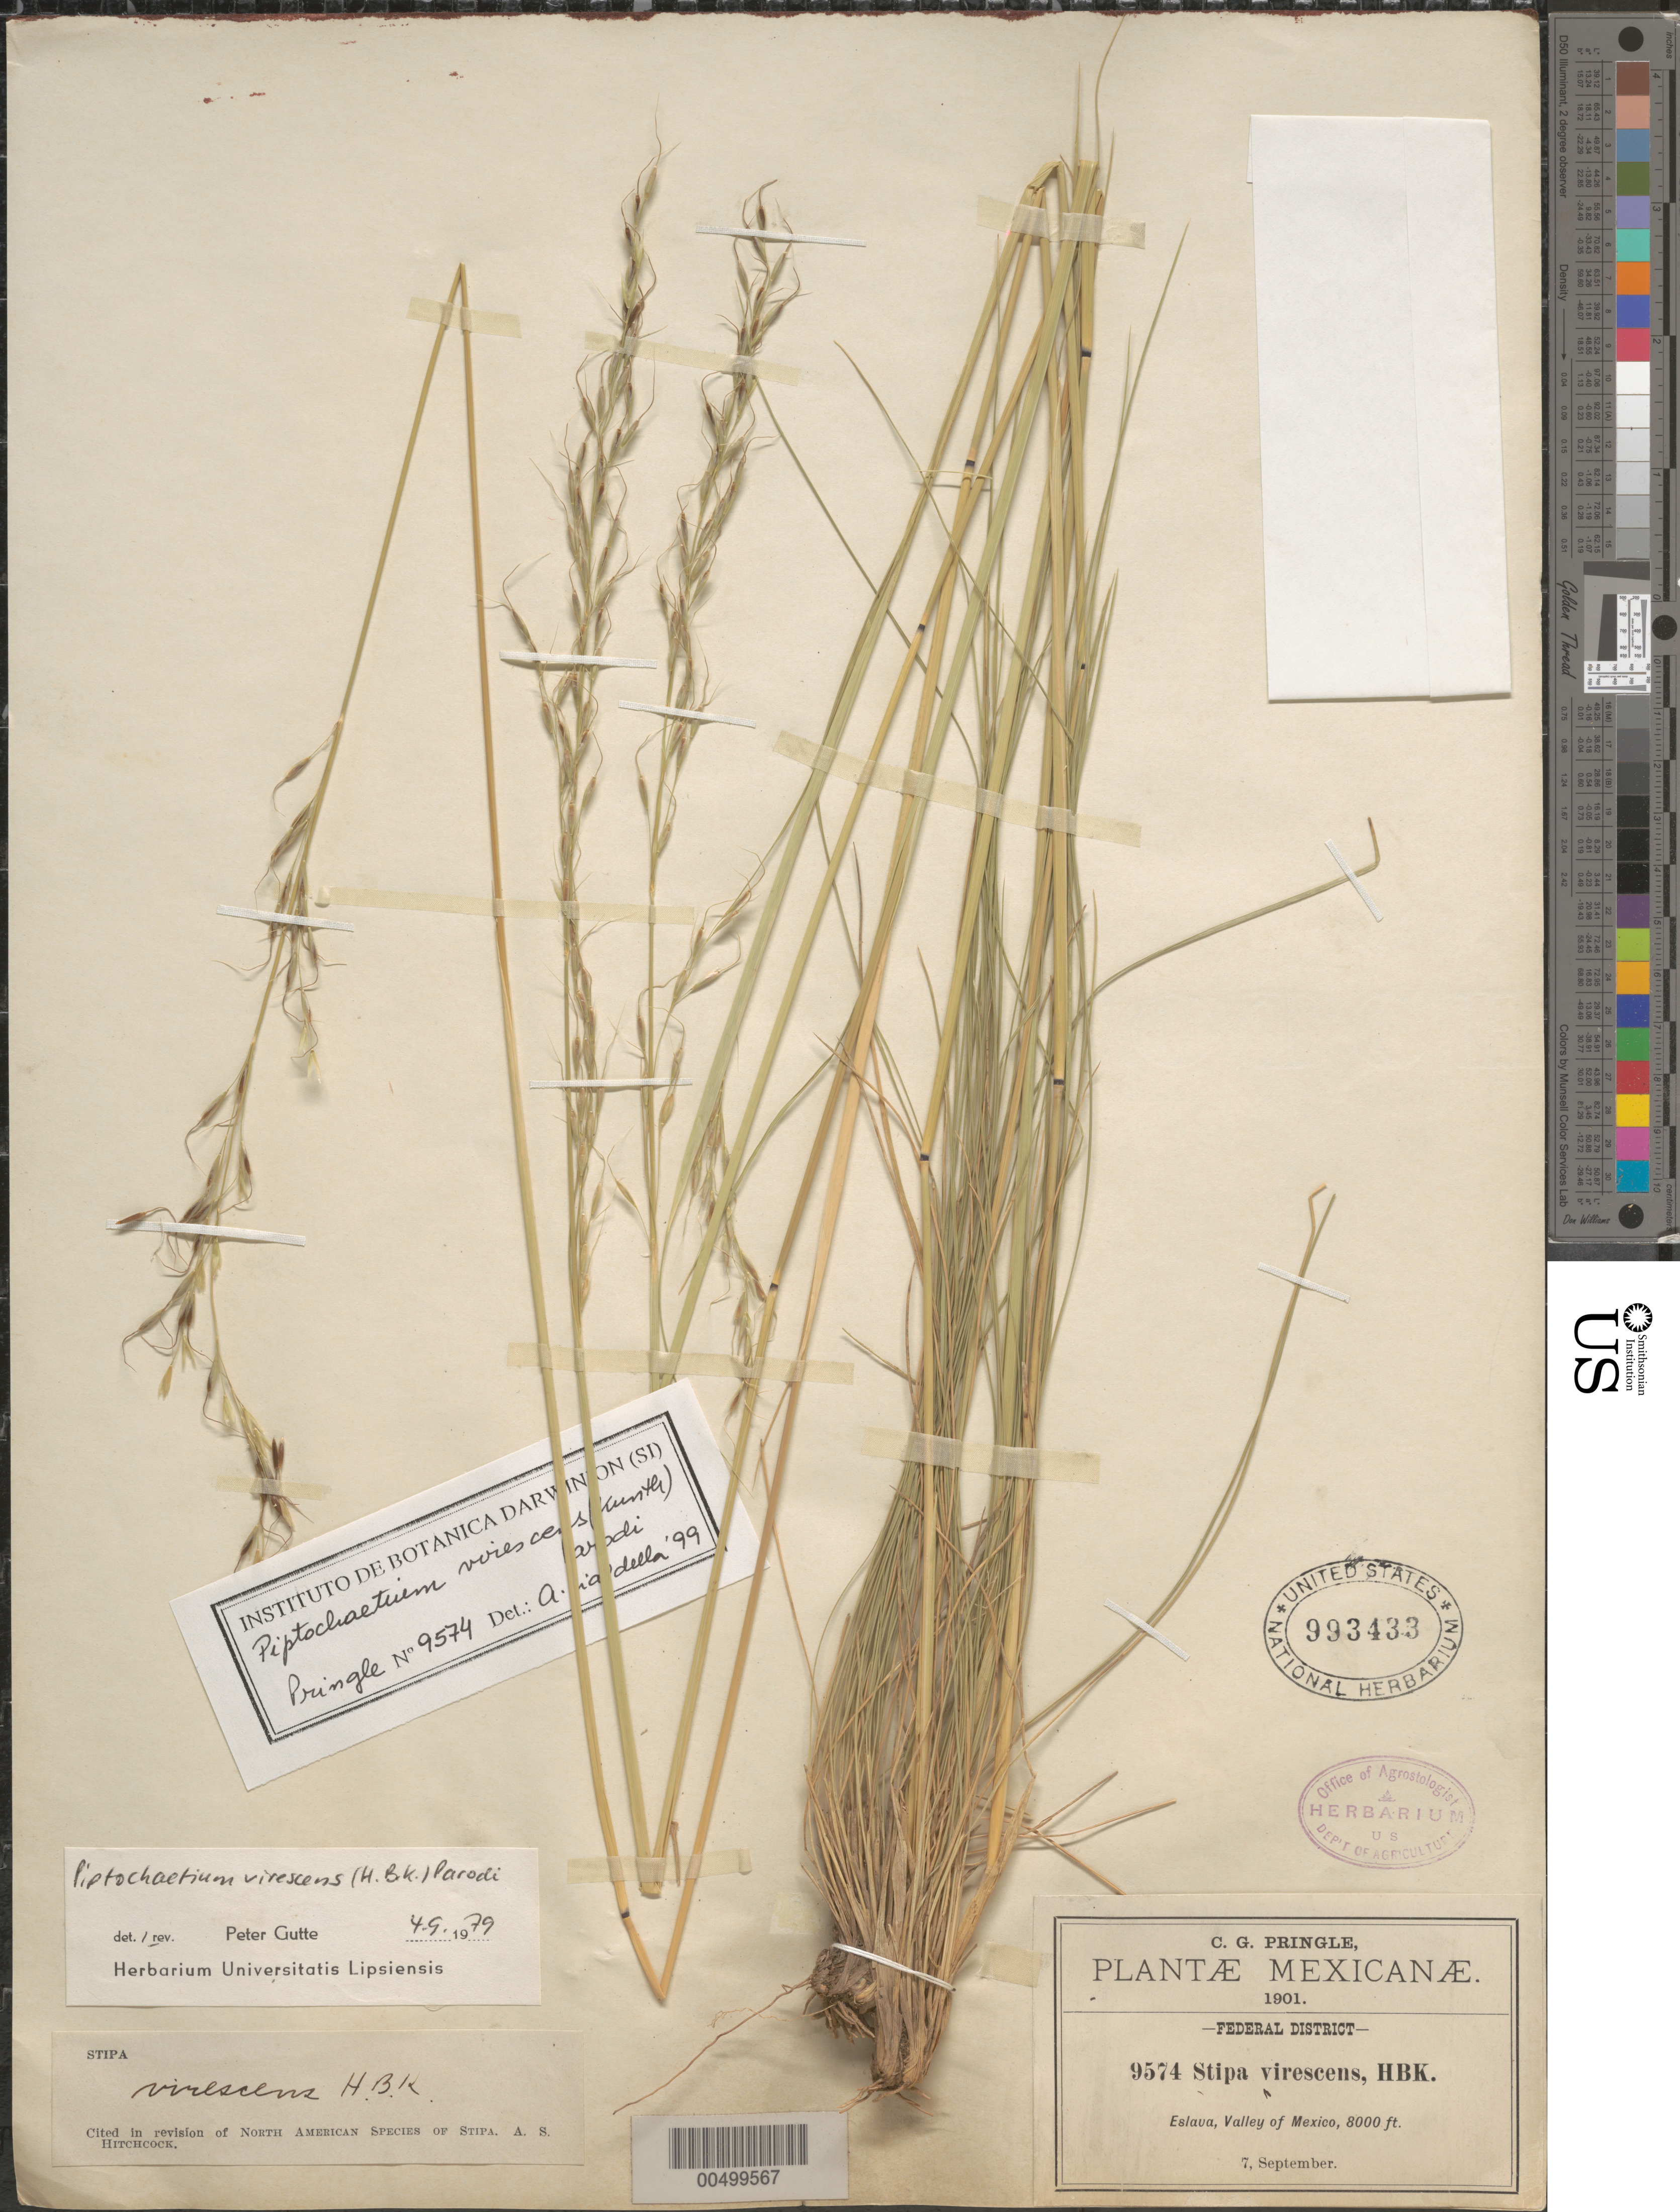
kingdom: Plantae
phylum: Tracheophyta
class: Liliopsida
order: Poales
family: Poaceae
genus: Piptochaetium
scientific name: Piptochaetium virescens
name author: (Kunth) Parodi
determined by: Gutte, P.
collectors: C. G. Pringle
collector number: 9574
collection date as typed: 7 Sep 1901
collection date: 1901-09-07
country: Mexico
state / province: Distrito Federal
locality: Eslava, Valley of Mexico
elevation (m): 2438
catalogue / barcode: US 993433